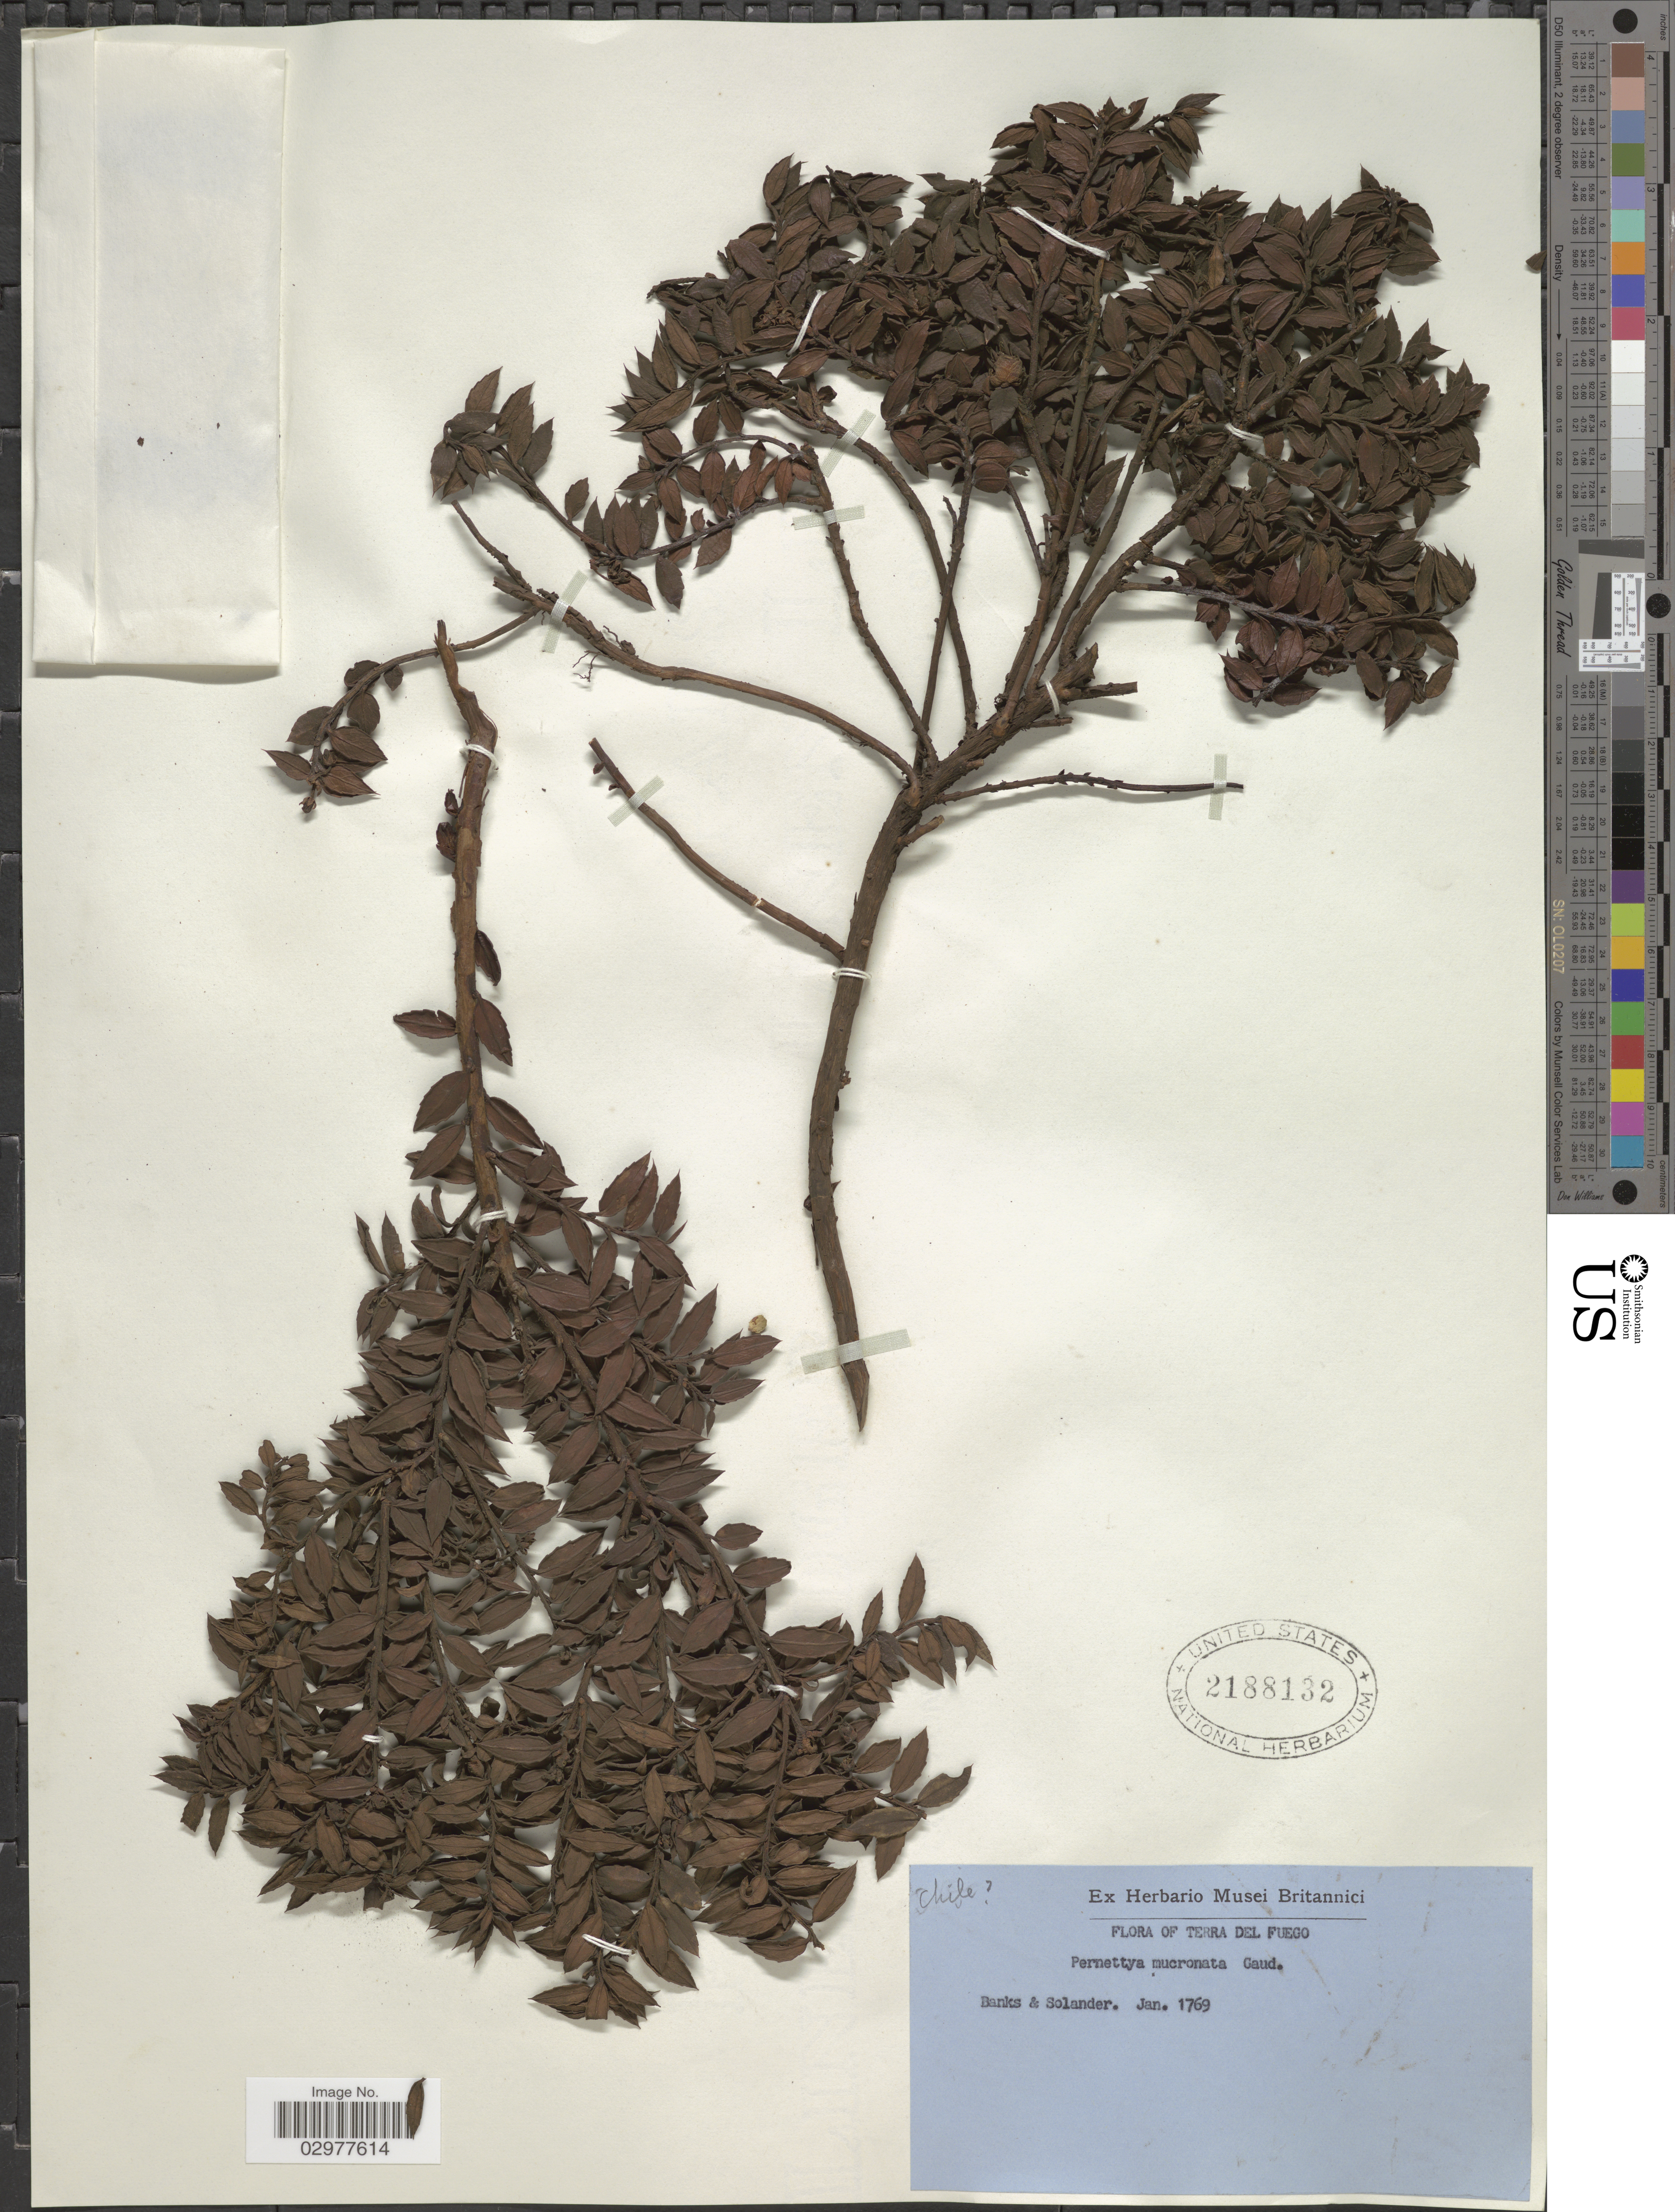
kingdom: Plantae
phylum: Tracheophyta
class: Magnoliopsida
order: Ericales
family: Ericaceae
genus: Pernettya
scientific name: Pernettya mucronata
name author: (L. f.) Gaudich. ex A. Spreng.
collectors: -- Banks & -- Solander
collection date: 1769-01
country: Argentina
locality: Terra del Fuego.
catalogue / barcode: US 2188132